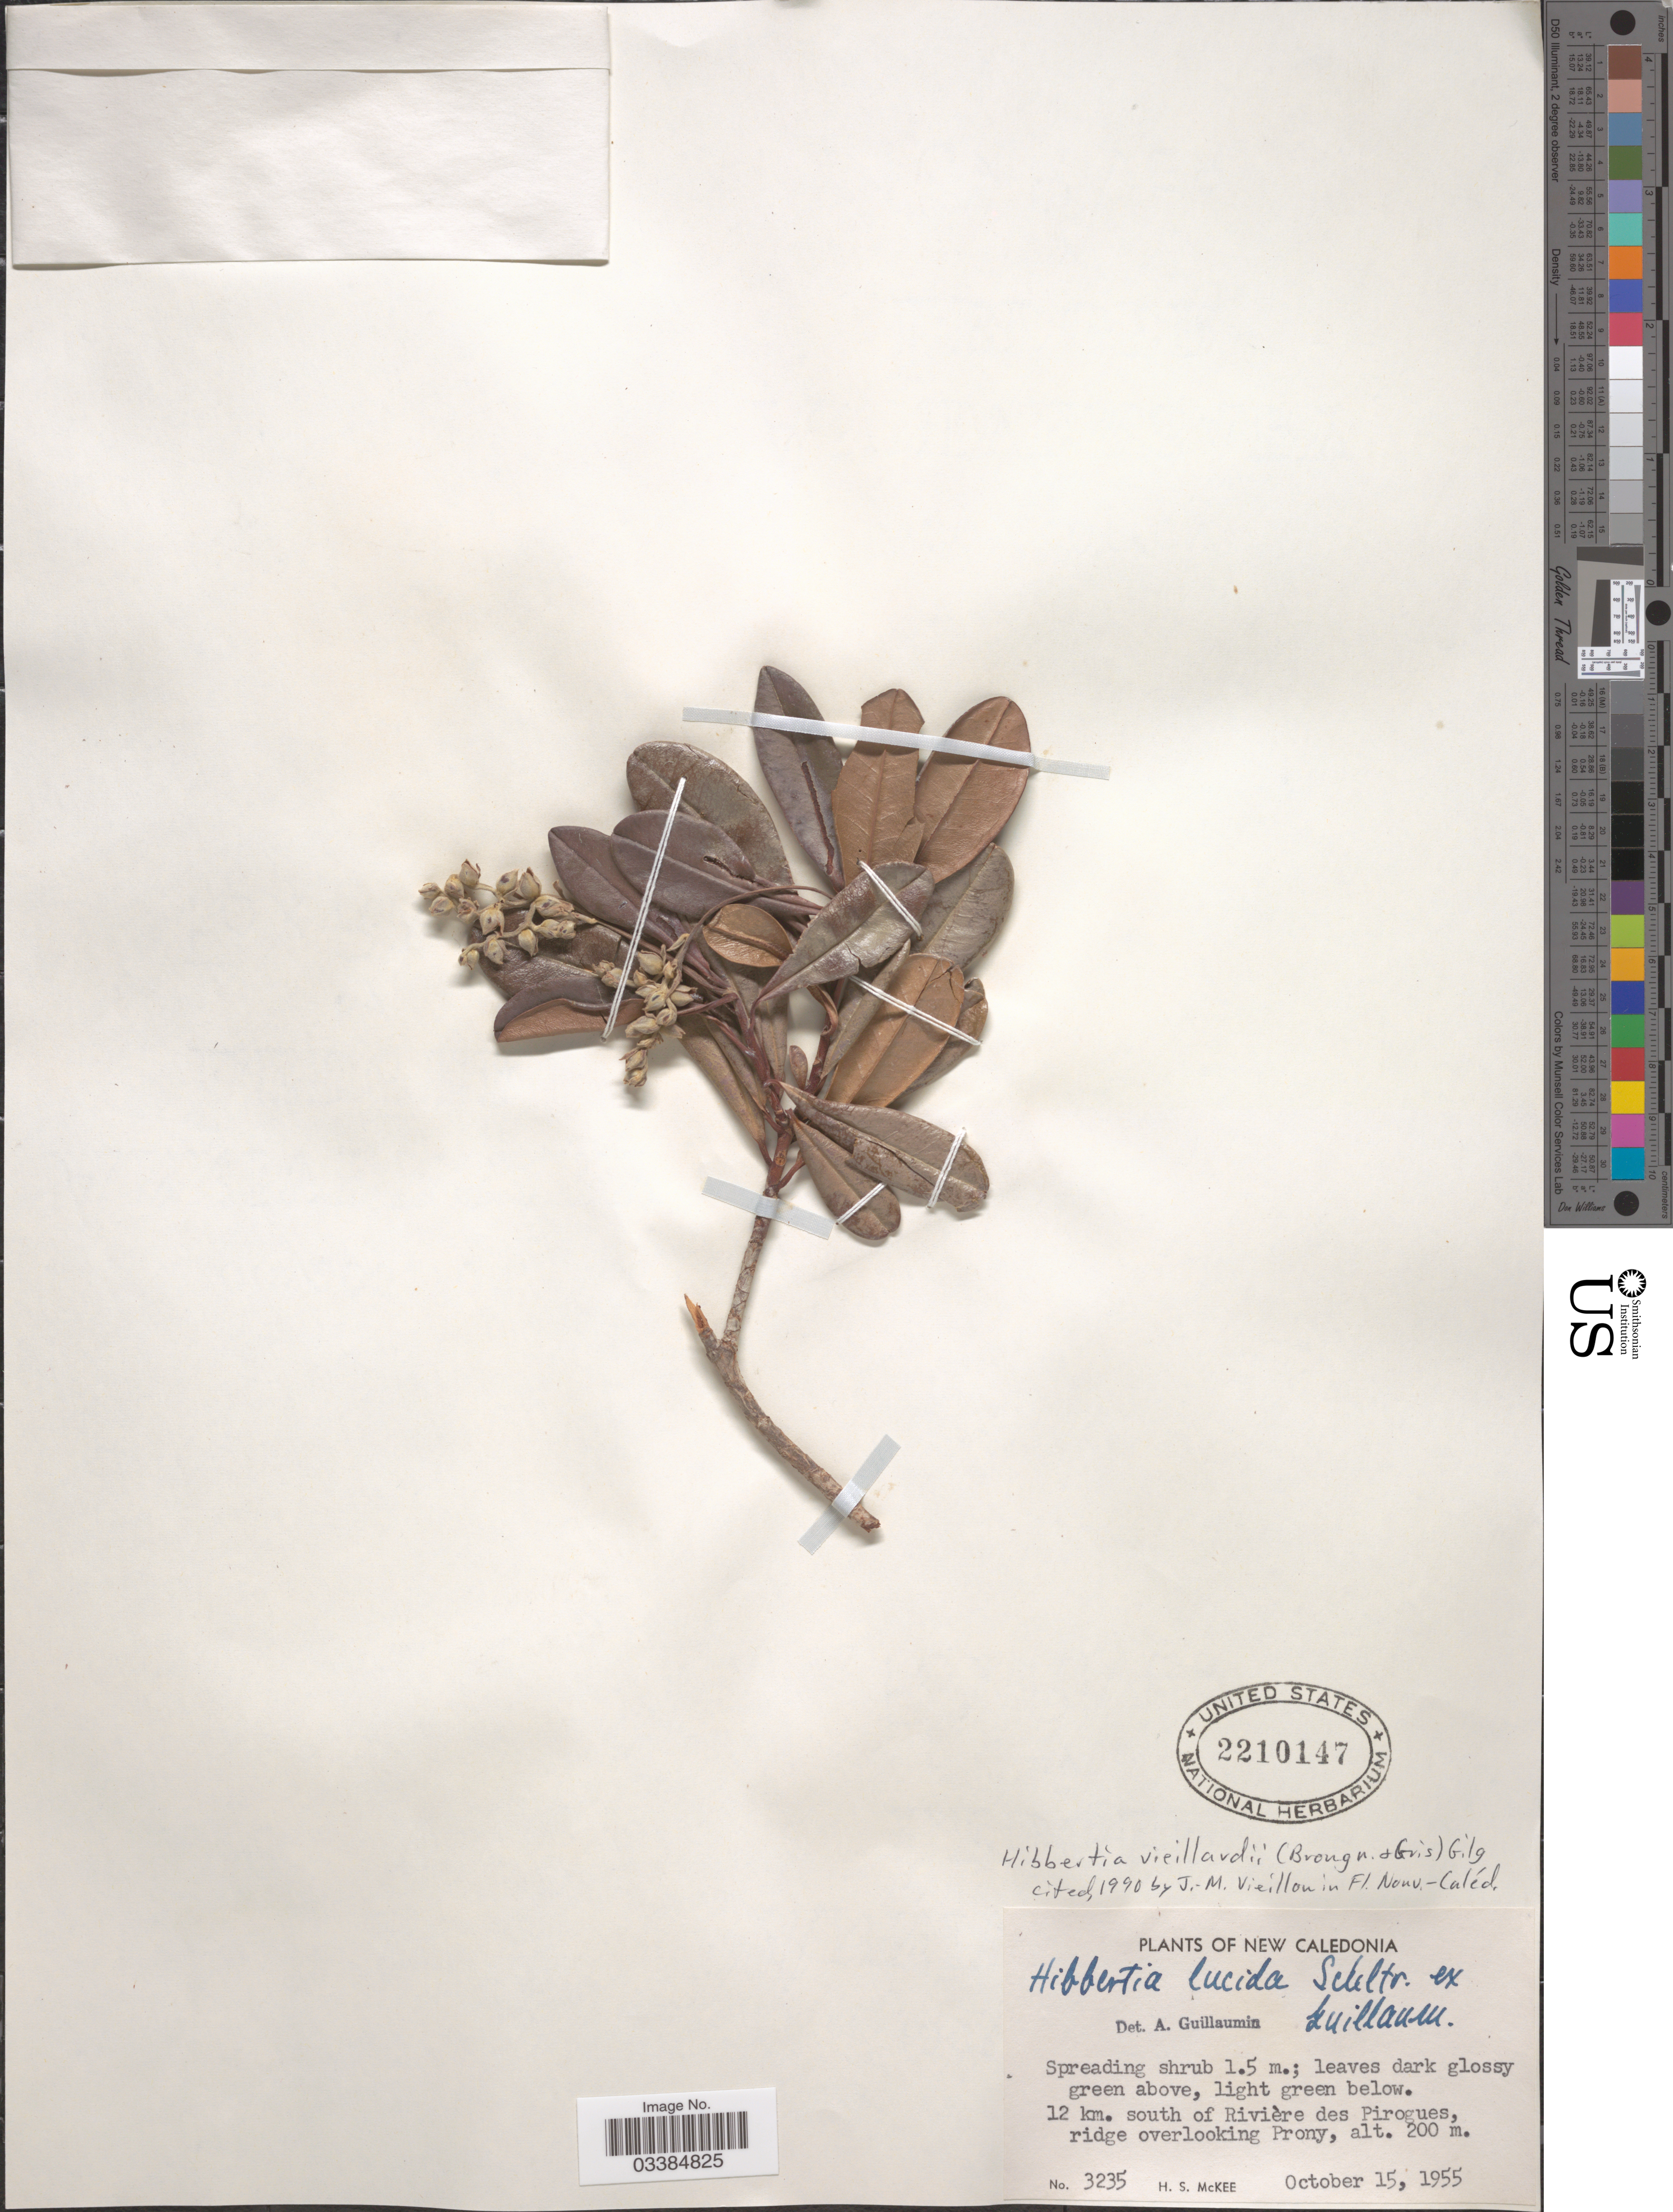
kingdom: Plantae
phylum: Tracheophyta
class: Magnoliopsida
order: Dilleniales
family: Dilleniaceae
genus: Hibbertia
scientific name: Hibbertia vieillardii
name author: Gilg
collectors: H. S. McKee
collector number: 3235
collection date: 1955-10-15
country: New Caledonia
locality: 12 km. south of Rivière des Pirogues, ridge overlooking Prony.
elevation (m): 200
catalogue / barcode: US 2210147